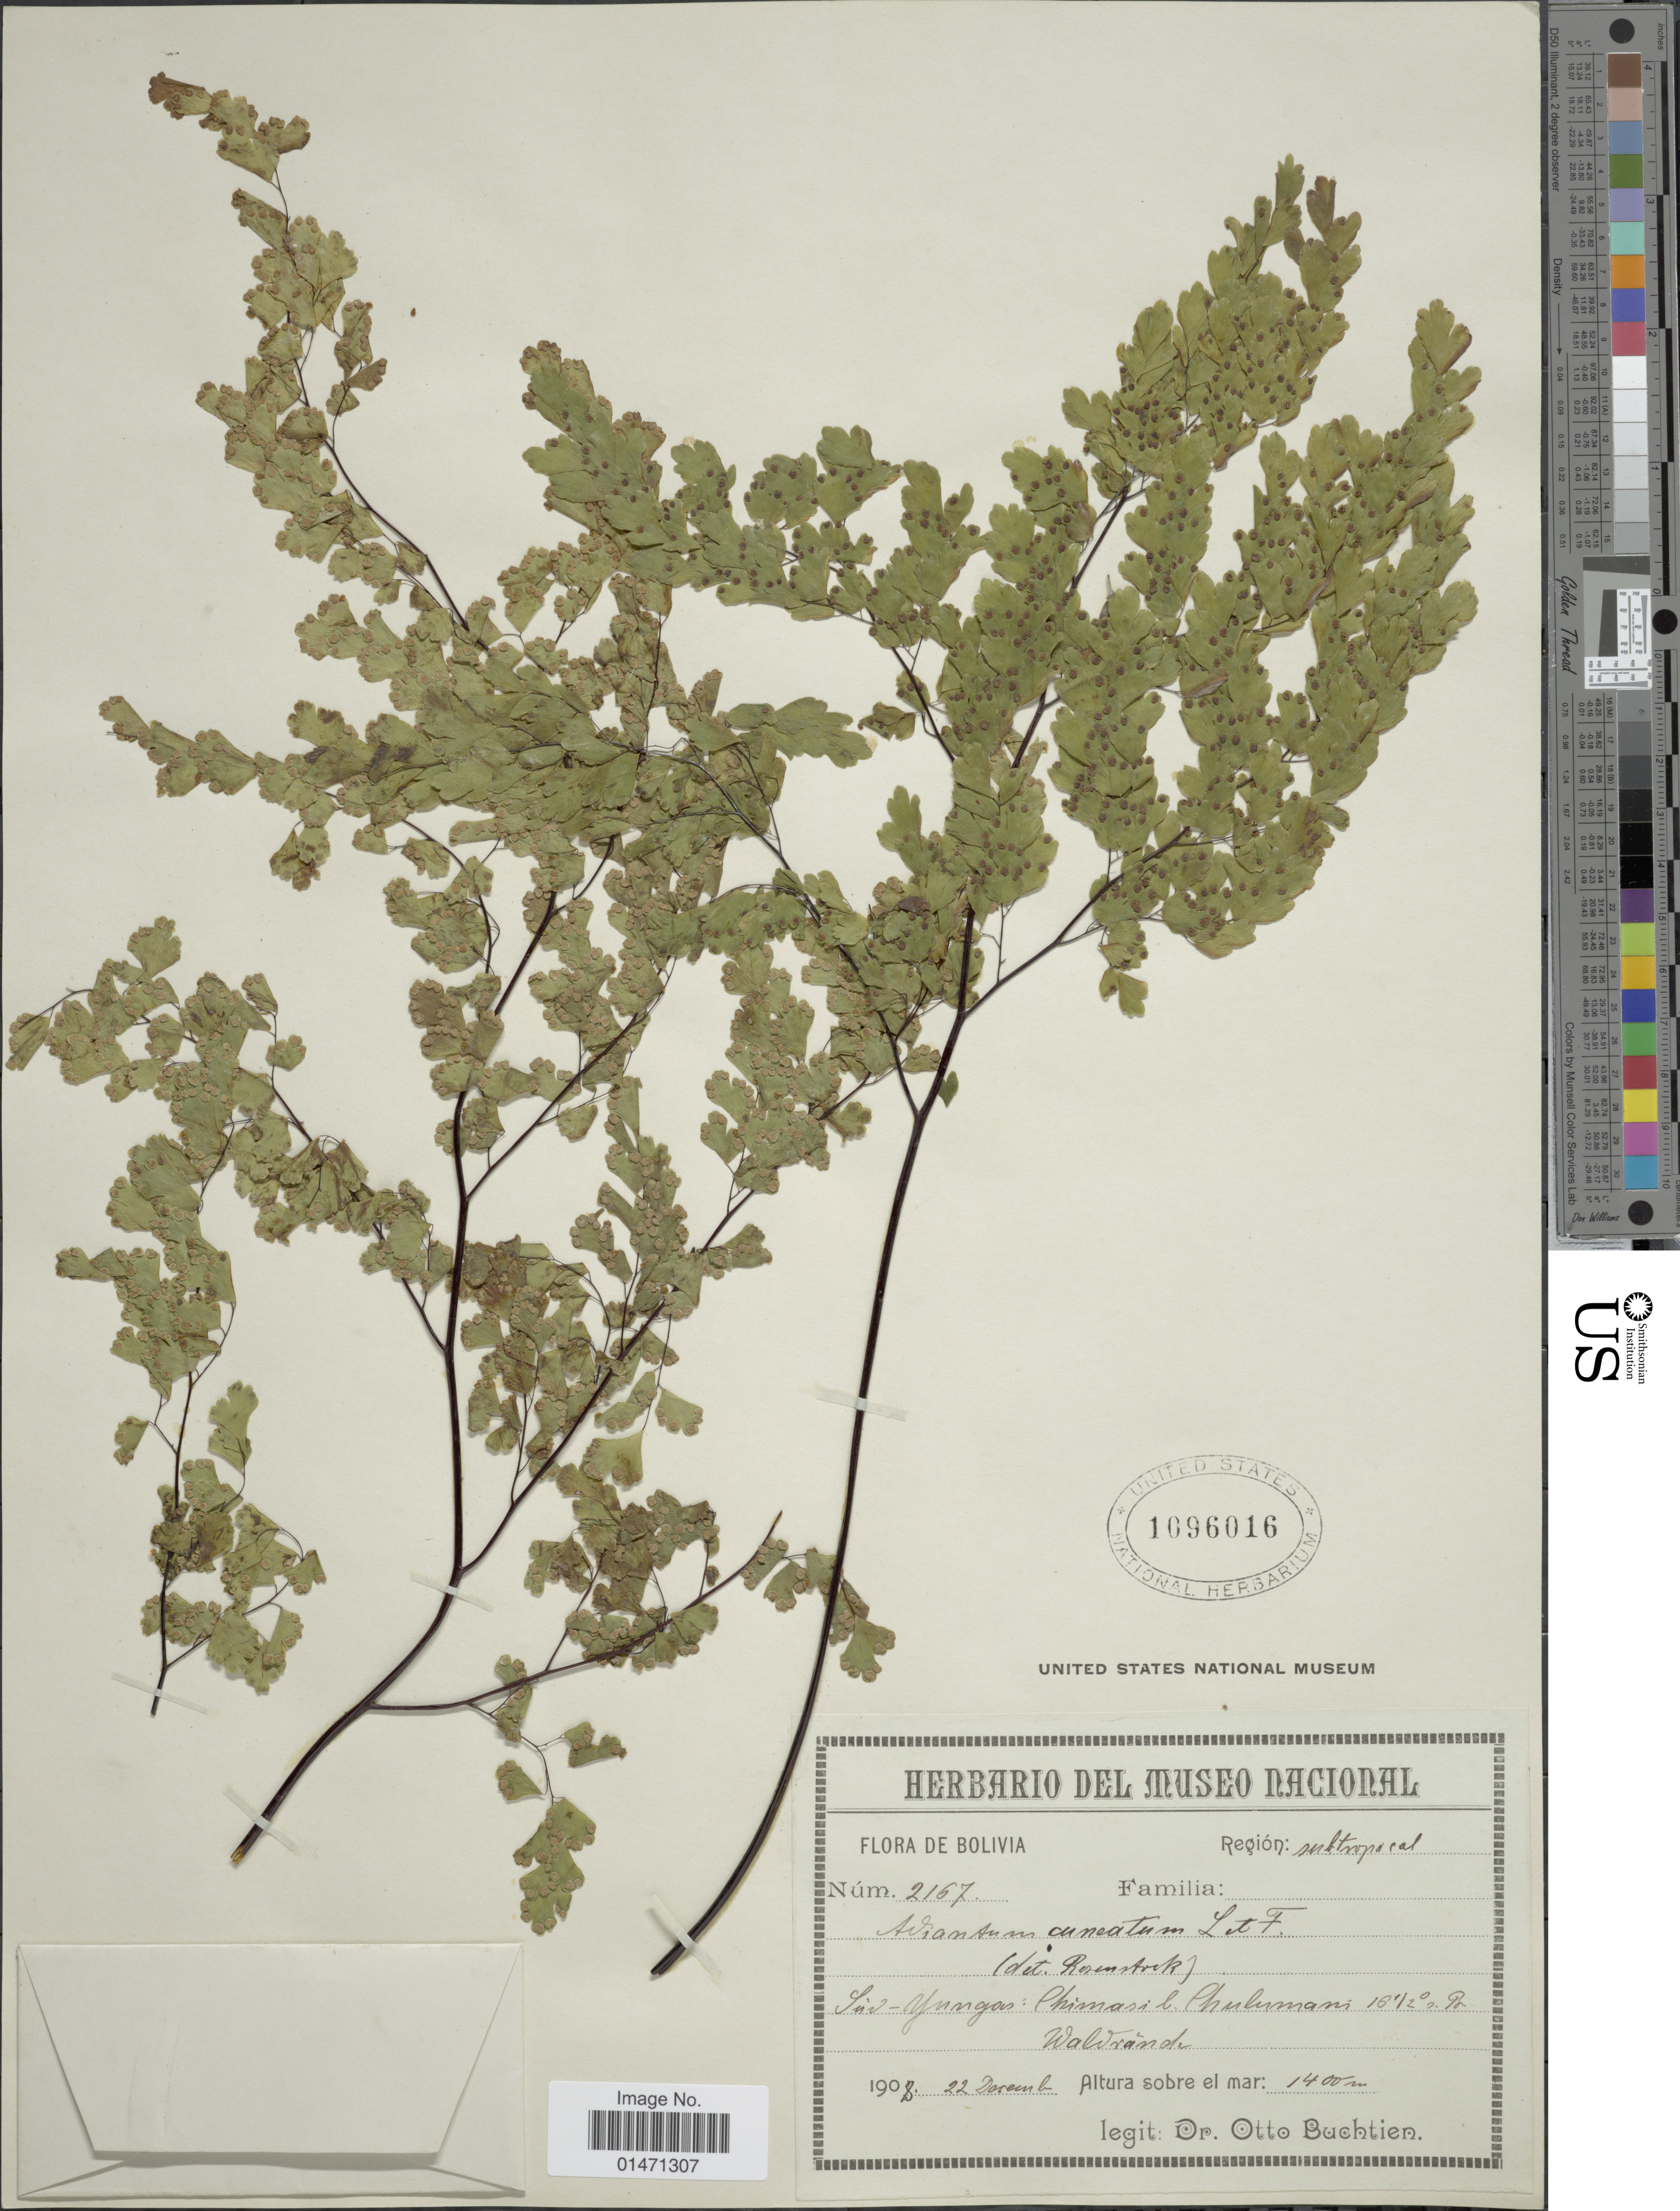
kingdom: Plantae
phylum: Tracheophyta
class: Polypodiopsida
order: Polypodiales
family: Pteridaceae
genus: Adiantum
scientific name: Adiantum raddianum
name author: C. Presl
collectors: O. Buchtien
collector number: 2167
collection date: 1908-12-22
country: Bolivia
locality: Flora Bolivia, Region subtropical, Sud-Yungas: Phimari b. Phulumani, Waldrande, 16 1/2 º n Br.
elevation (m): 1400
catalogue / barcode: US 1096016